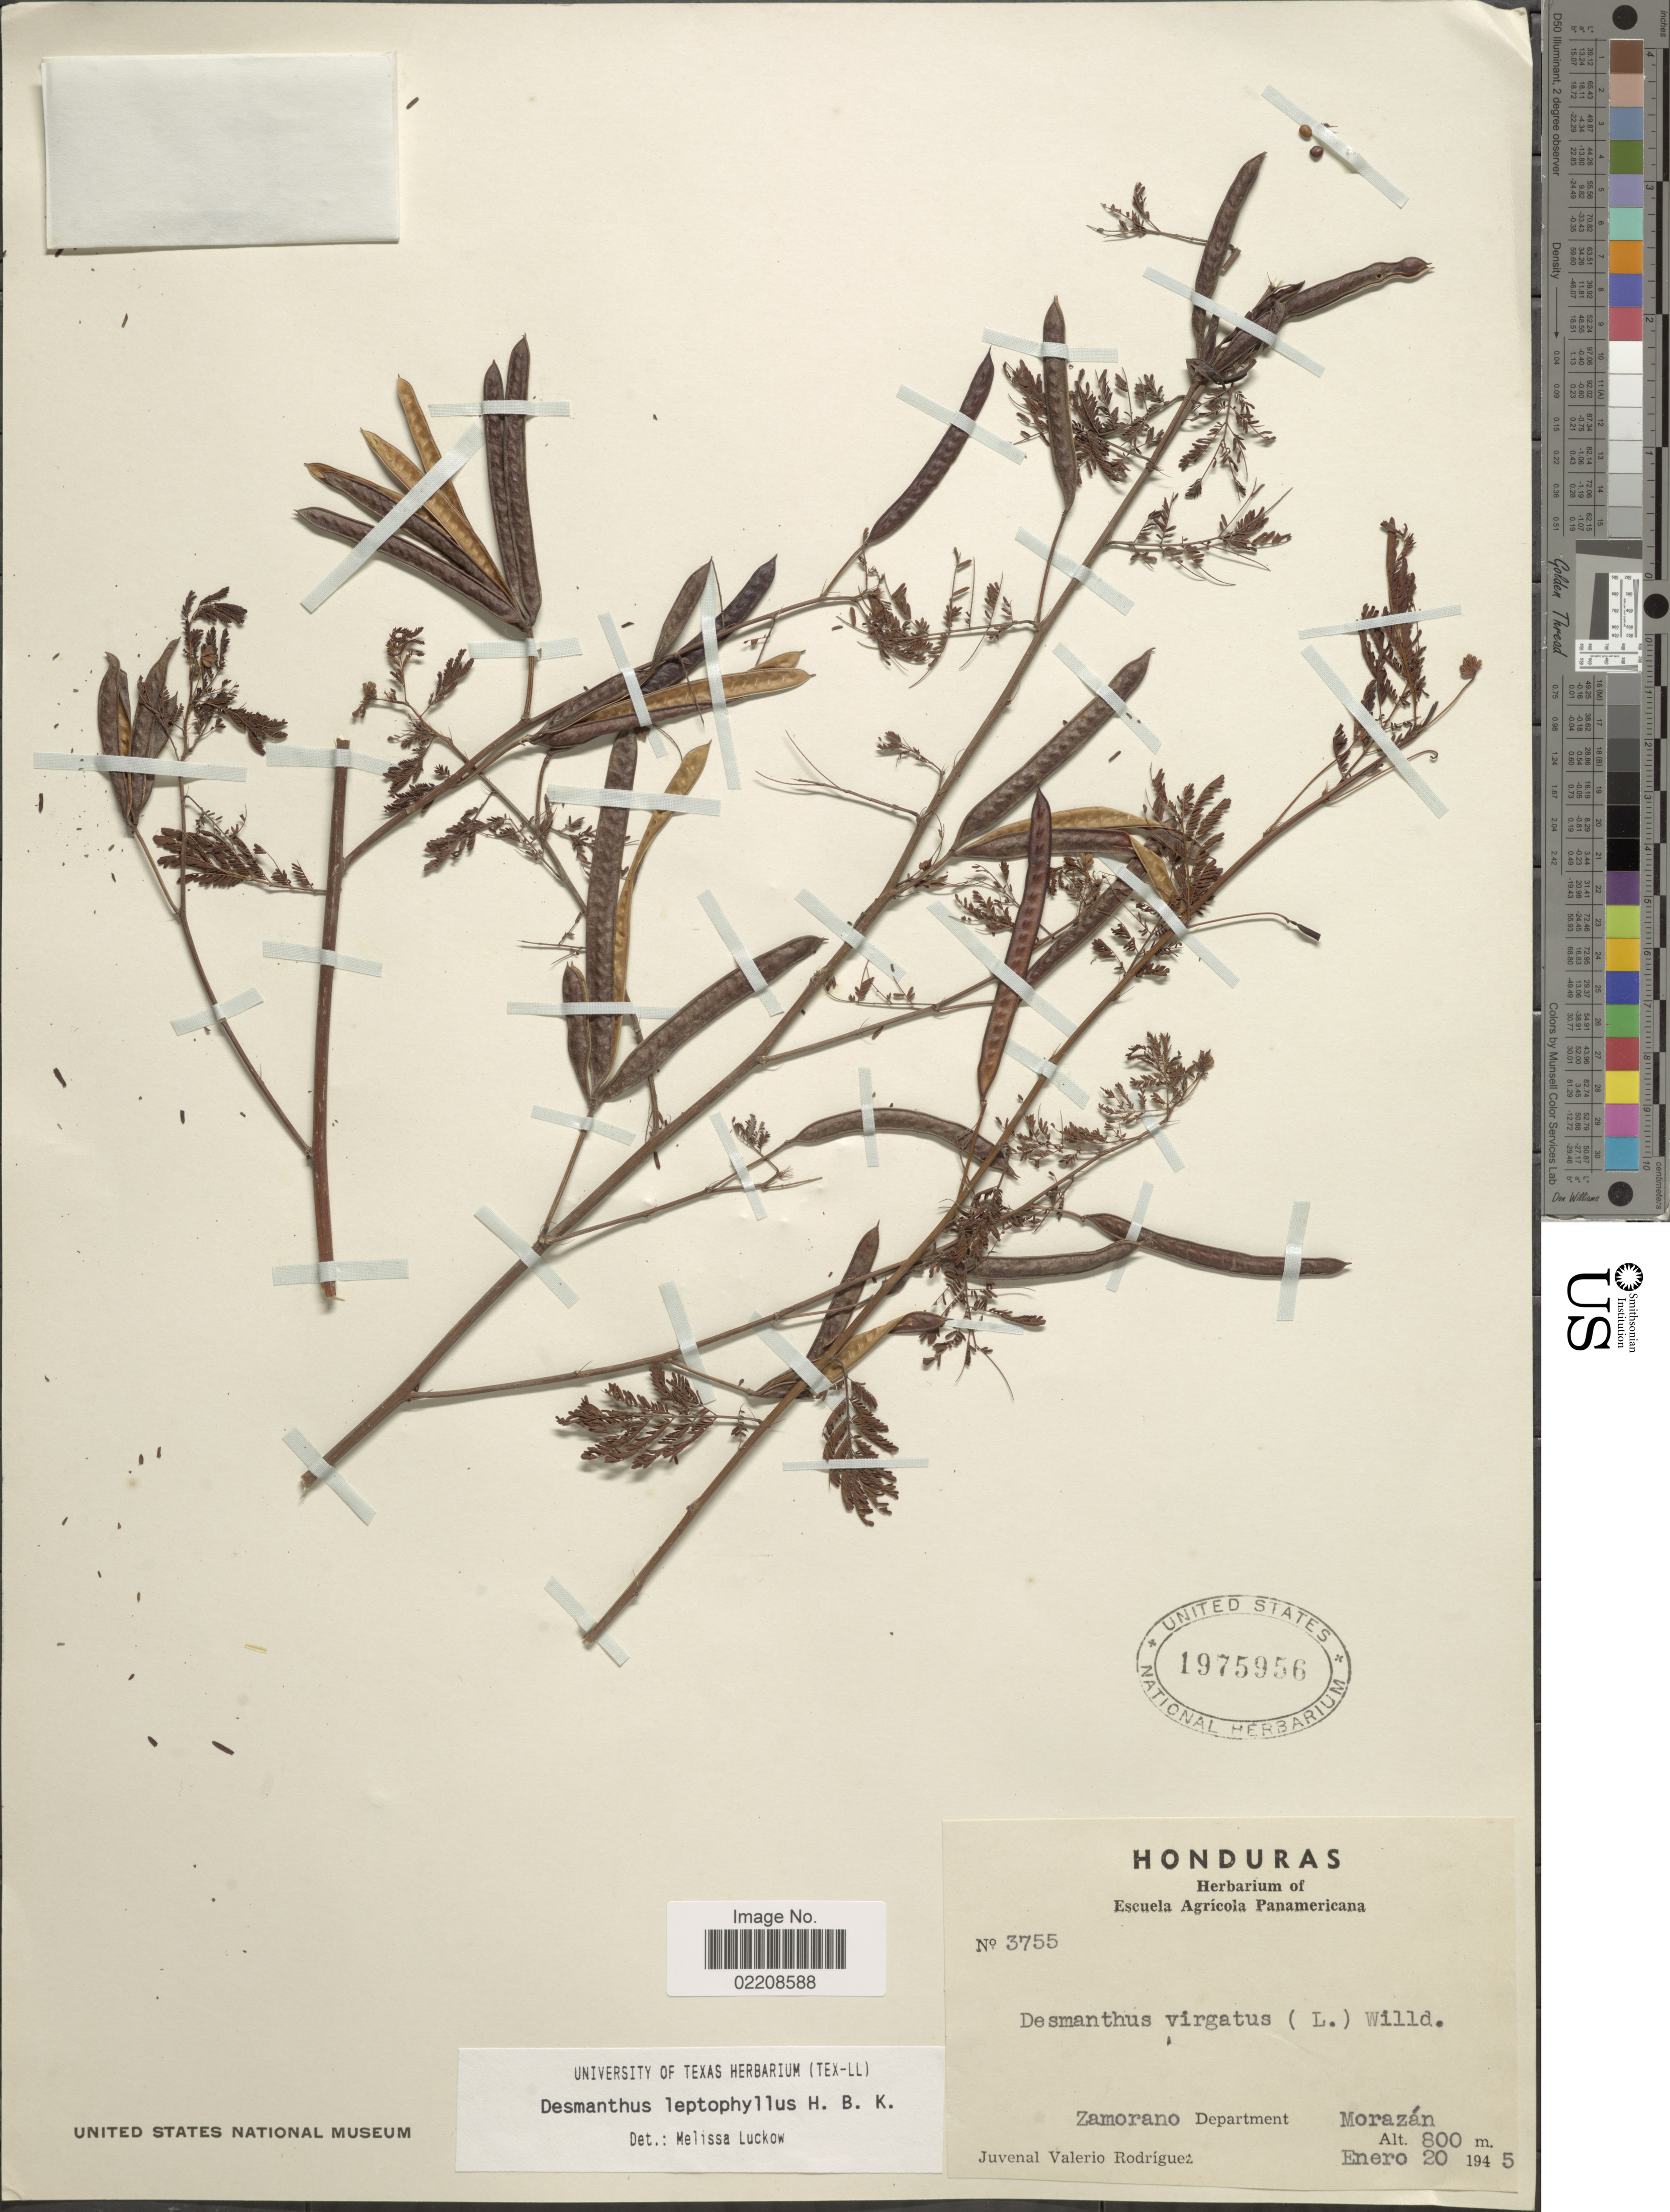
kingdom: Plantae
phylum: Tracheophyta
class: Magnoliopsida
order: Fabales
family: Fabaceae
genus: Desmanthus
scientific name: Desmanthus leptophyllus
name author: Kunth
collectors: J. Rodriguez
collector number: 3755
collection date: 1945-01-20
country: Honduras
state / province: Fco. Morazán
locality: Zamorano Department, Morazán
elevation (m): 800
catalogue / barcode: US 1975956